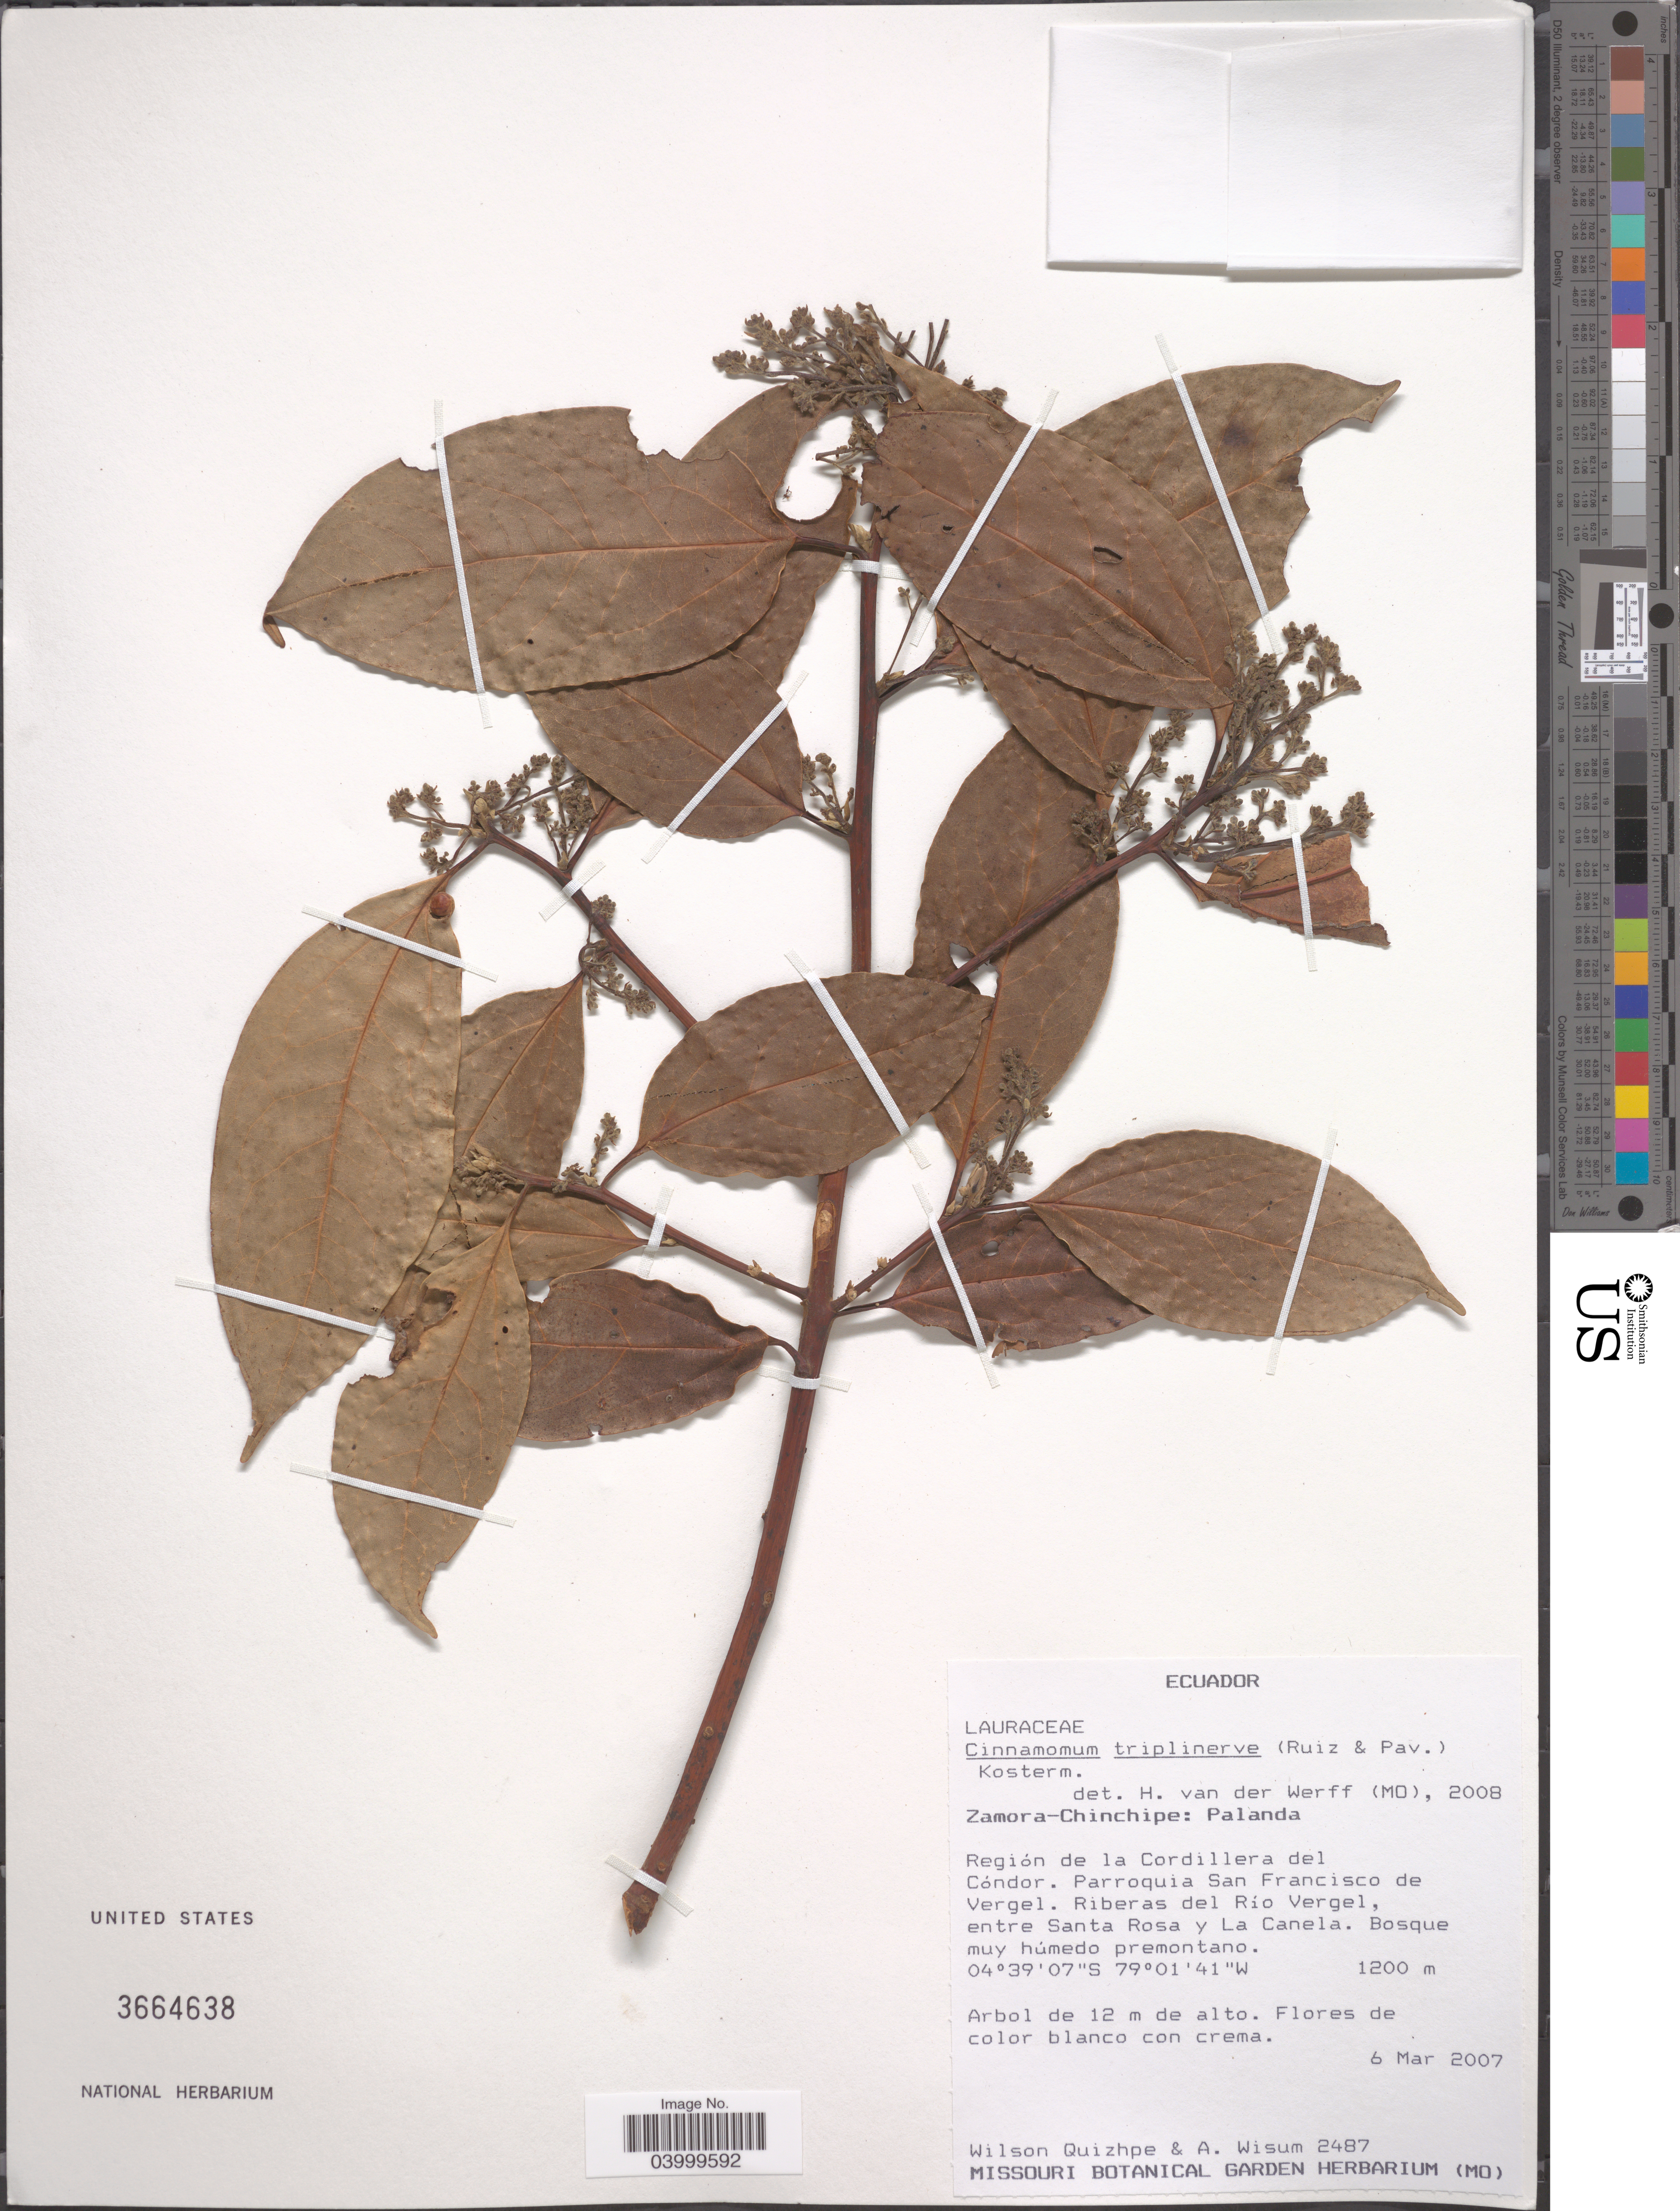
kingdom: Plantae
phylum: Tracheophyta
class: Magnoliopsida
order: Laurales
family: Lauraceae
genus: Cinnamomum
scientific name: Cinnamomum triplinerve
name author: (Ruiz & Pav.) Kosterm.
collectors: W. Quizhpe & A. Wisum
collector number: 2487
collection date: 2007-03-06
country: Ecuador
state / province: Zamora-Chinchipe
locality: Palanda. Región de la Cordillera del Cóndor. Parroquia San Francisco de Vergel. Riberas del Río Vergel, entre Santa Rosa y La Canela.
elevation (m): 1200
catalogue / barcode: US 3664638